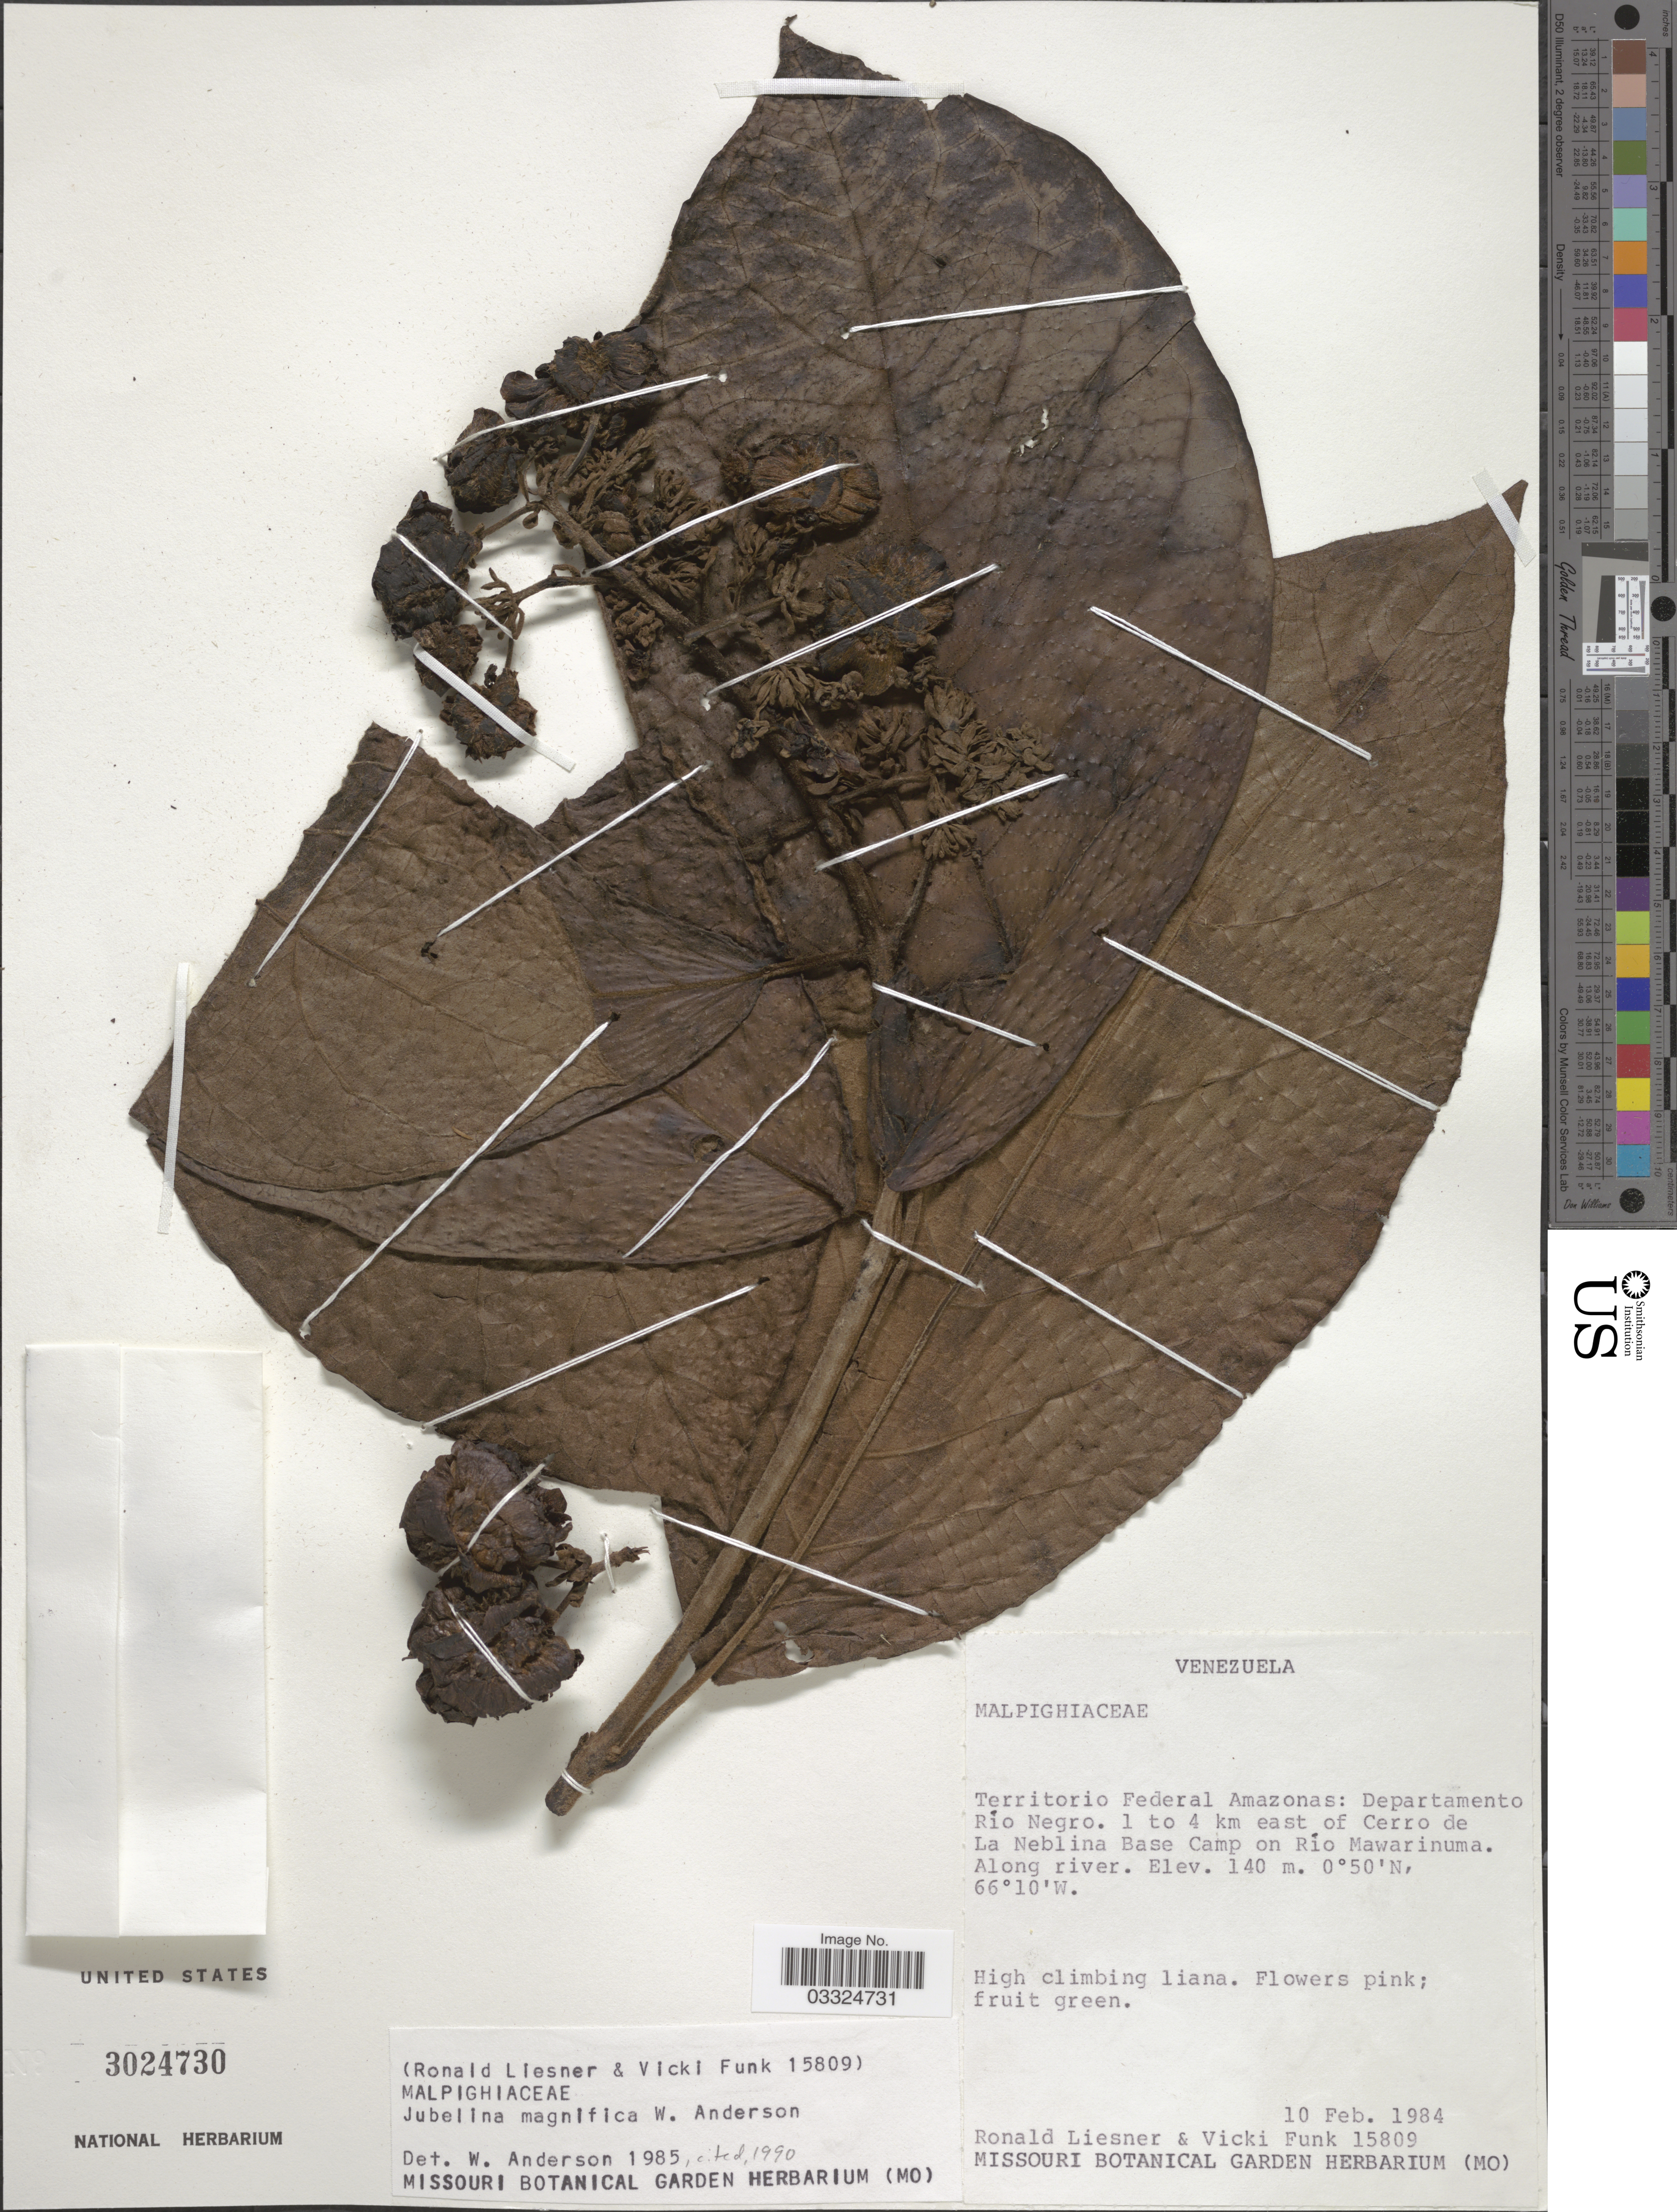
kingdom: Plantae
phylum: Tracheophyta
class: Magnoliopsida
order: Malpighiales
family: Malpighiaceae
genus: Jubelina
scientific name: Jubelina magnifica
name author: W.R. Anderson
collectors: R. L. Liesner & V. Funk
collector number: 15809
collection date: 1984-02-10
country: Venezuela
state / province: Amazonas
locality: Territorio Federal Amazonas: Departamento Rio Negro. 1 to 4 km east of Cerro de La Neblina Base Camp on rio Mawarinuma. Along river.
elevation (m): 140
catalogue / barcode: US 3024730